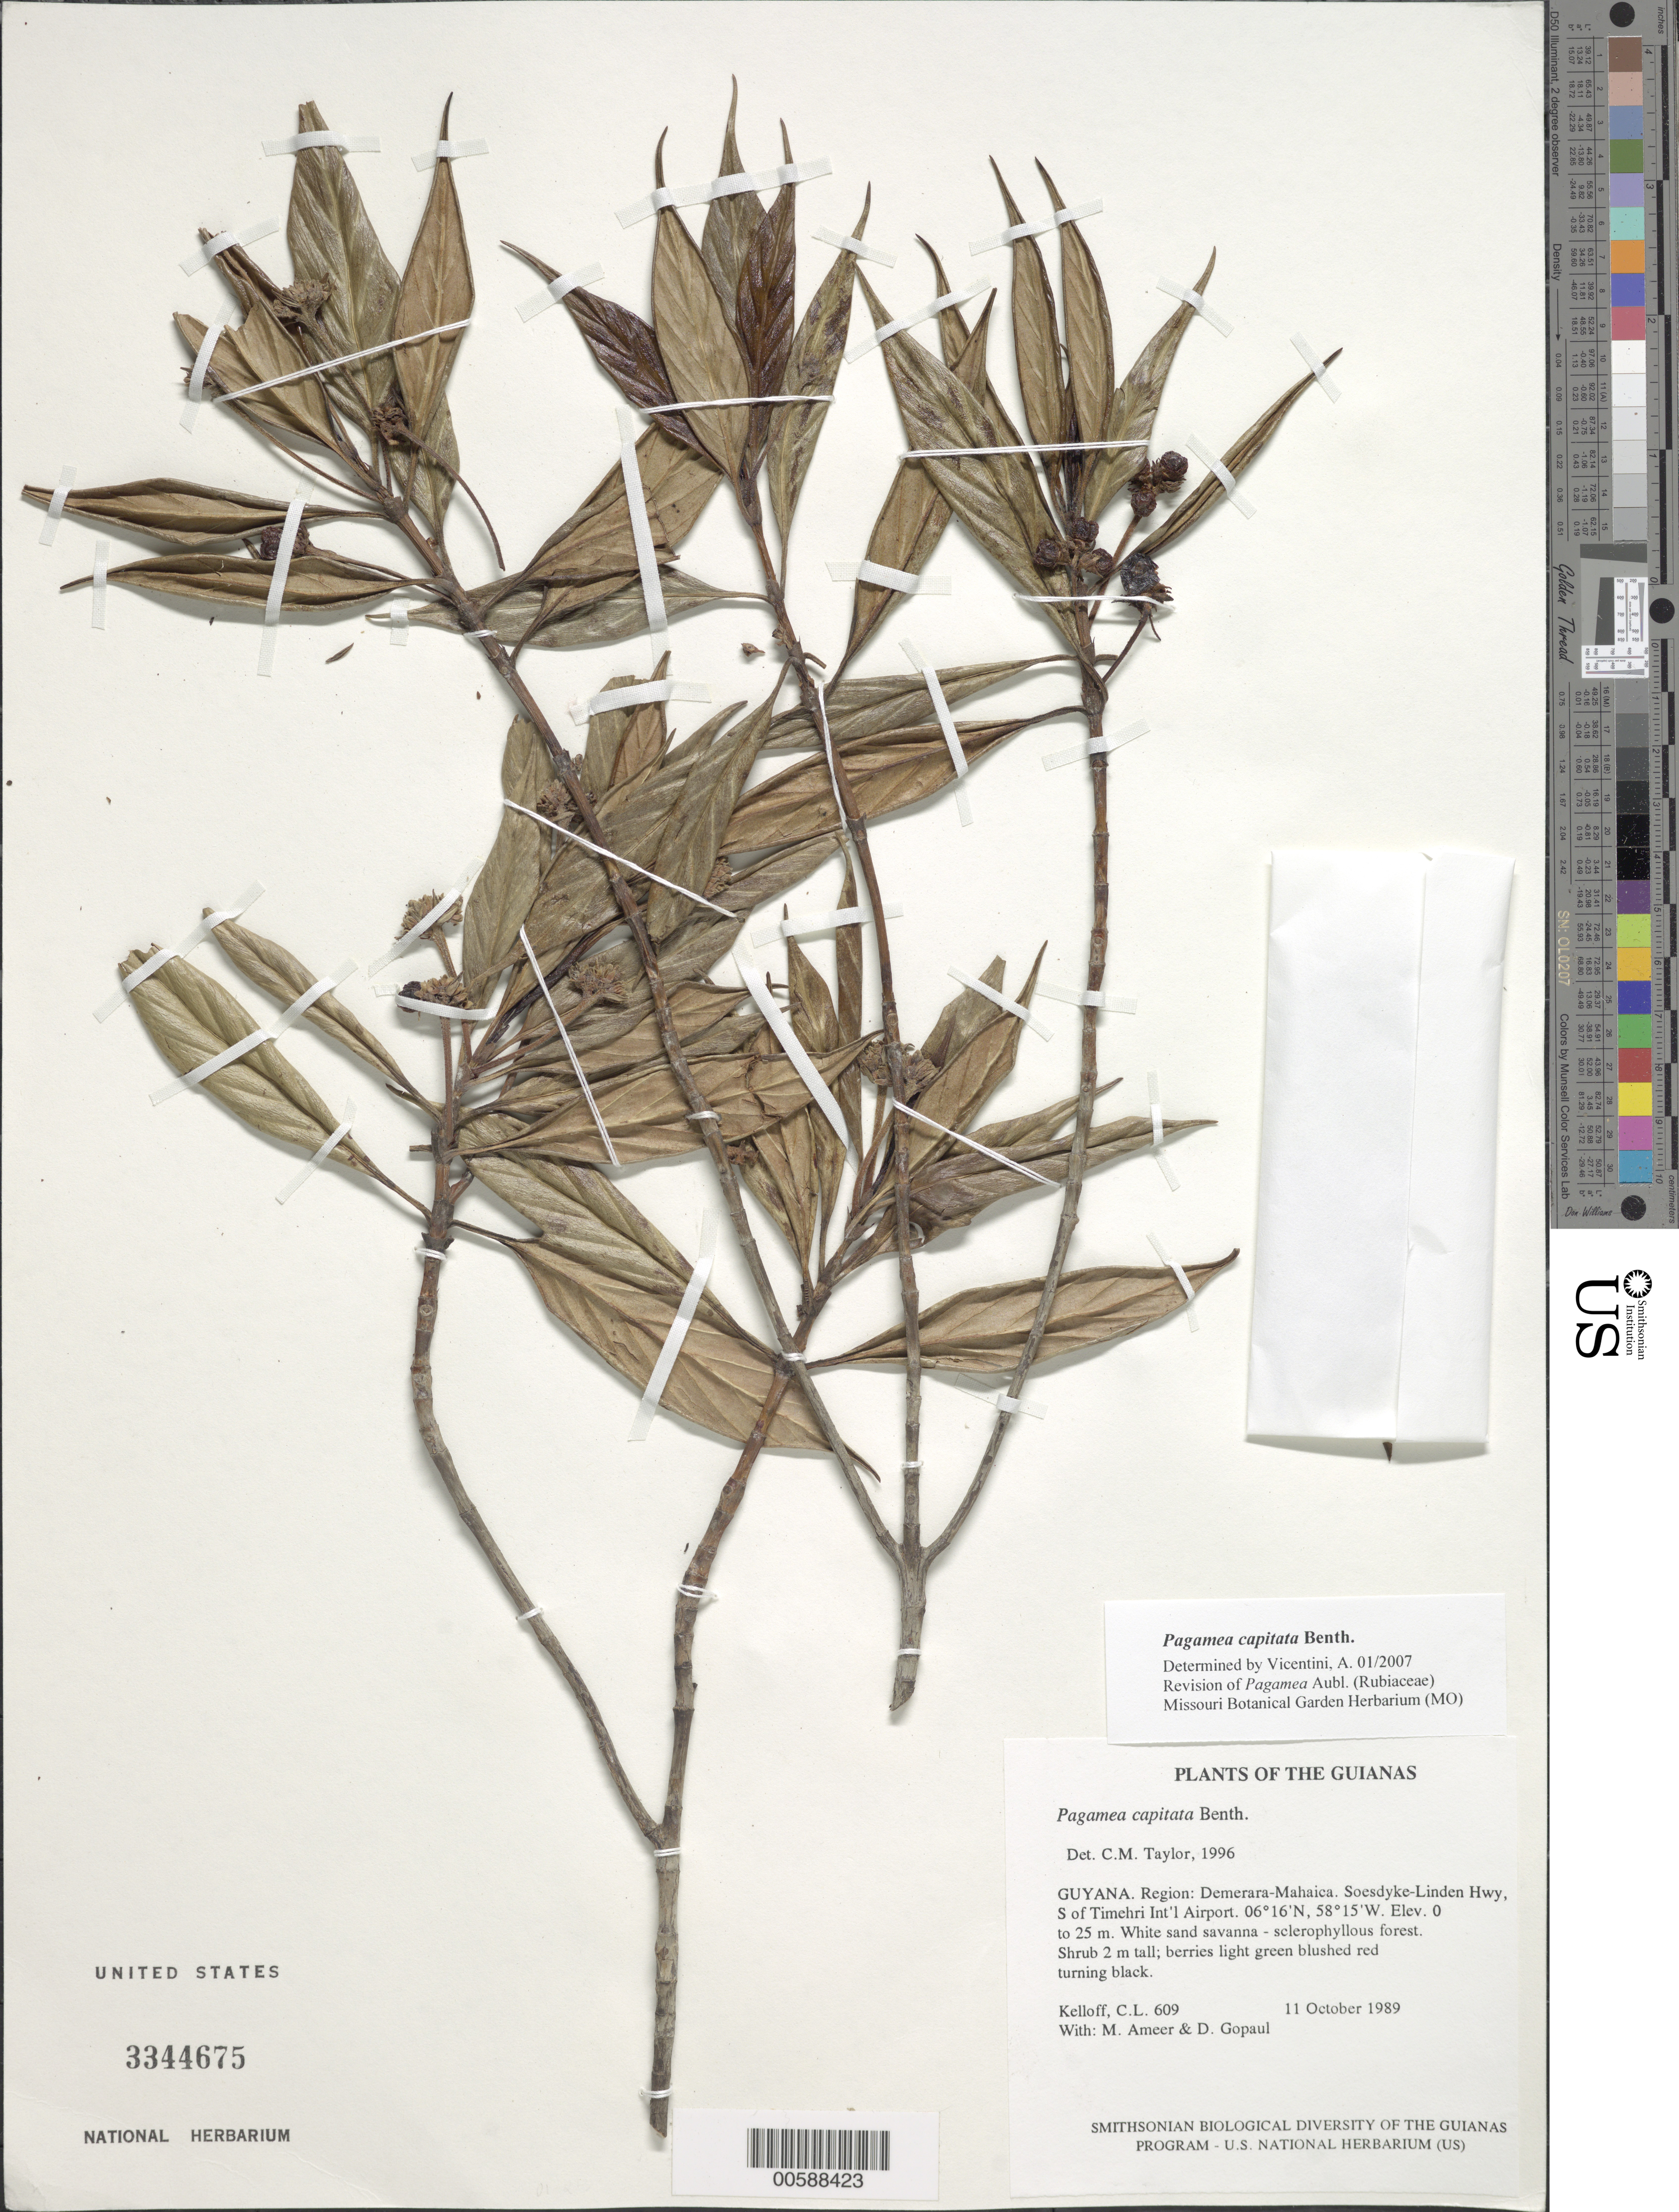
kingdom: Plantae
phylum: Tracheophyta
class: Magnoliopsida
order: Gentianales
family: Rubiaceae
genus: Pagamea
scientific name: Pagamea capitata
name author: Benth.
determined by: Taylor, Charlotte M.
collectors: C. L. Kelloff, M. Ameer & D. Gopaul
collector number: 609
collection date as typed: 11 October 1989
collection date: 1989-10-11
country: Guyana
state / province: Demerara-Mahaica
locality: Soesdyke-Linden Hwy, S of Timehri Int'l Airport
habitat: White sand savanna - sclerophyllous forest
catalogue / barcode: US 3344675